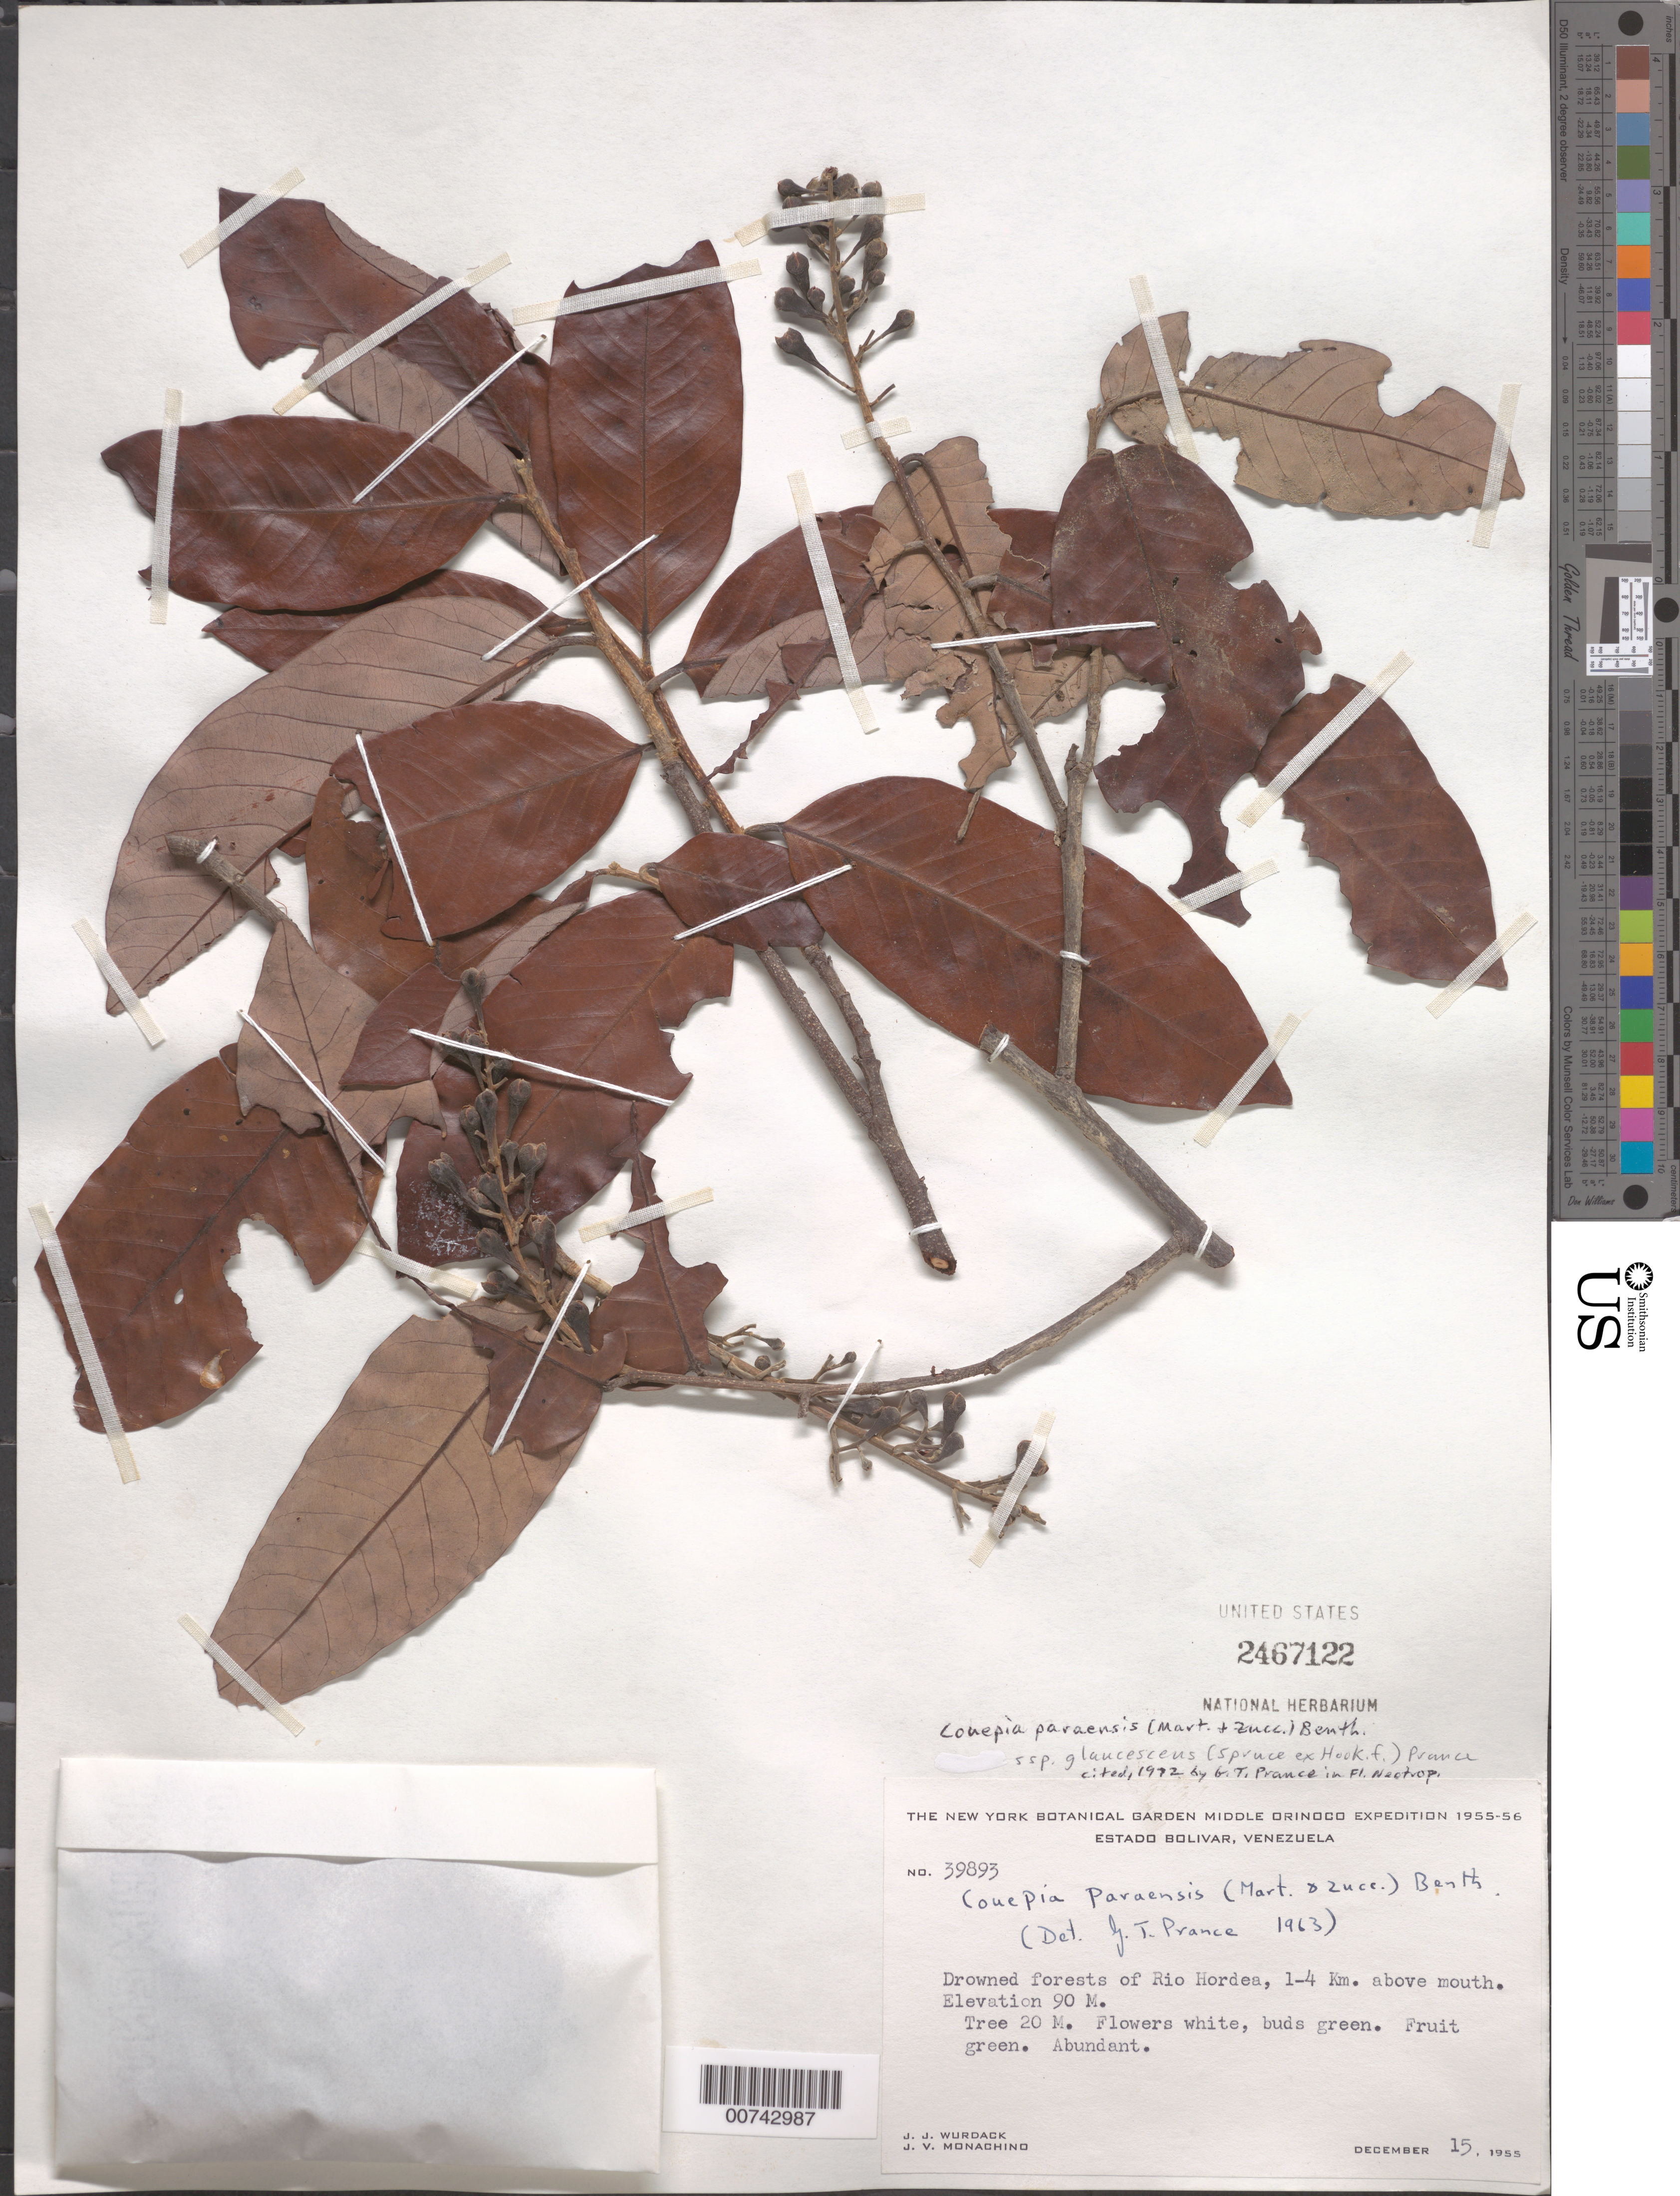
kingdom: Plantae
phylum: Tracheophyta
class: Magnoliopsida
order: Malpighiales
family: Chrysobalanaceae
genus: Couepia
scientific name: Couepia paraensis subsp. glaucescens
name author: (Spruce ex Hook. f.) Prance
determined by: Prance, G. T.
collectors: J. J. Wurdack & J. V. Monachino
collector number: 39893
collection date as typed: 15-Dec-55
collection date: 1955-12-15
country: Venezuela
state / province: Bolívar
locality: Río Horeda, 1-4 km above mouth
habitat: Drowned forests of river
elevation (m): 90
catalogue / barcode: US 2467122